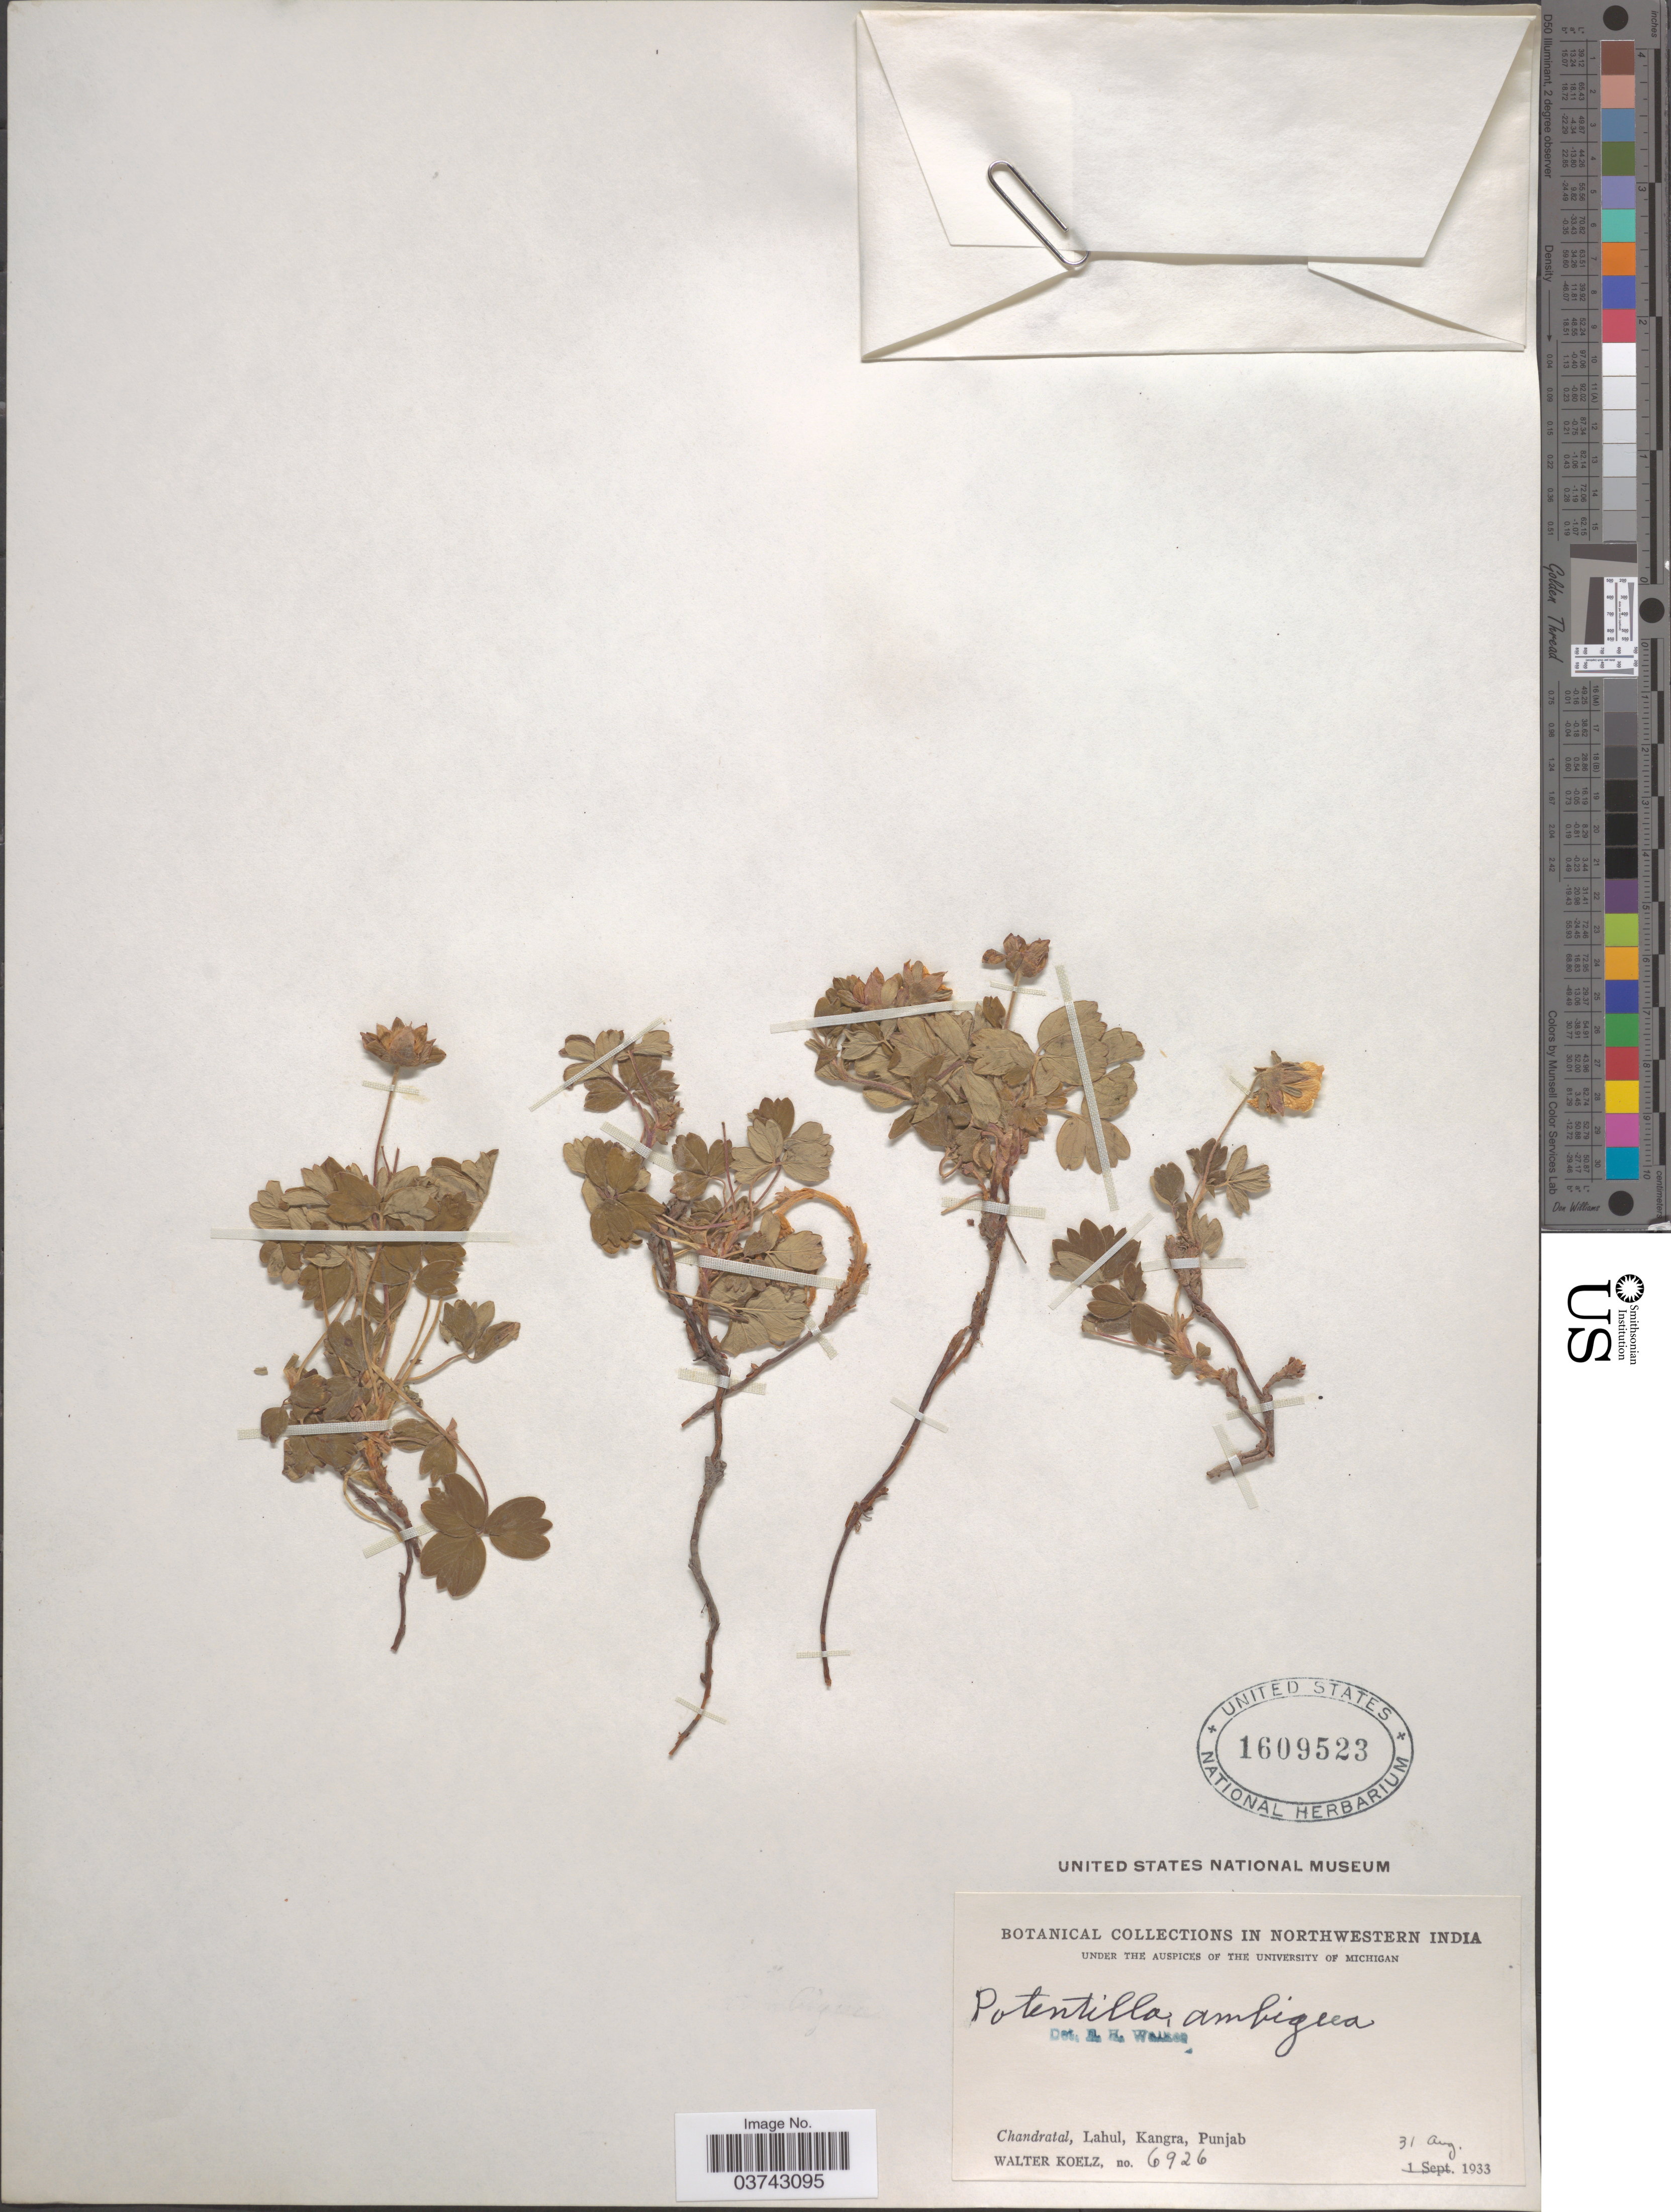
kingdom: Plantae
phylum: Tracheophyta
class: Magnoliopsida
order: Rosales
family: Rosaceae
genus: Potentilla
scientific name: Potentilla ambigua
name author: Gaudin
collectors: W. N. Koelz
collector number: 6926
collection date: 1933-08-31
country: India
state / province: Punjab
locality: Northwestern India. Chandratal, Lahul, Kangra.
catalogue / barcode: US 1609523